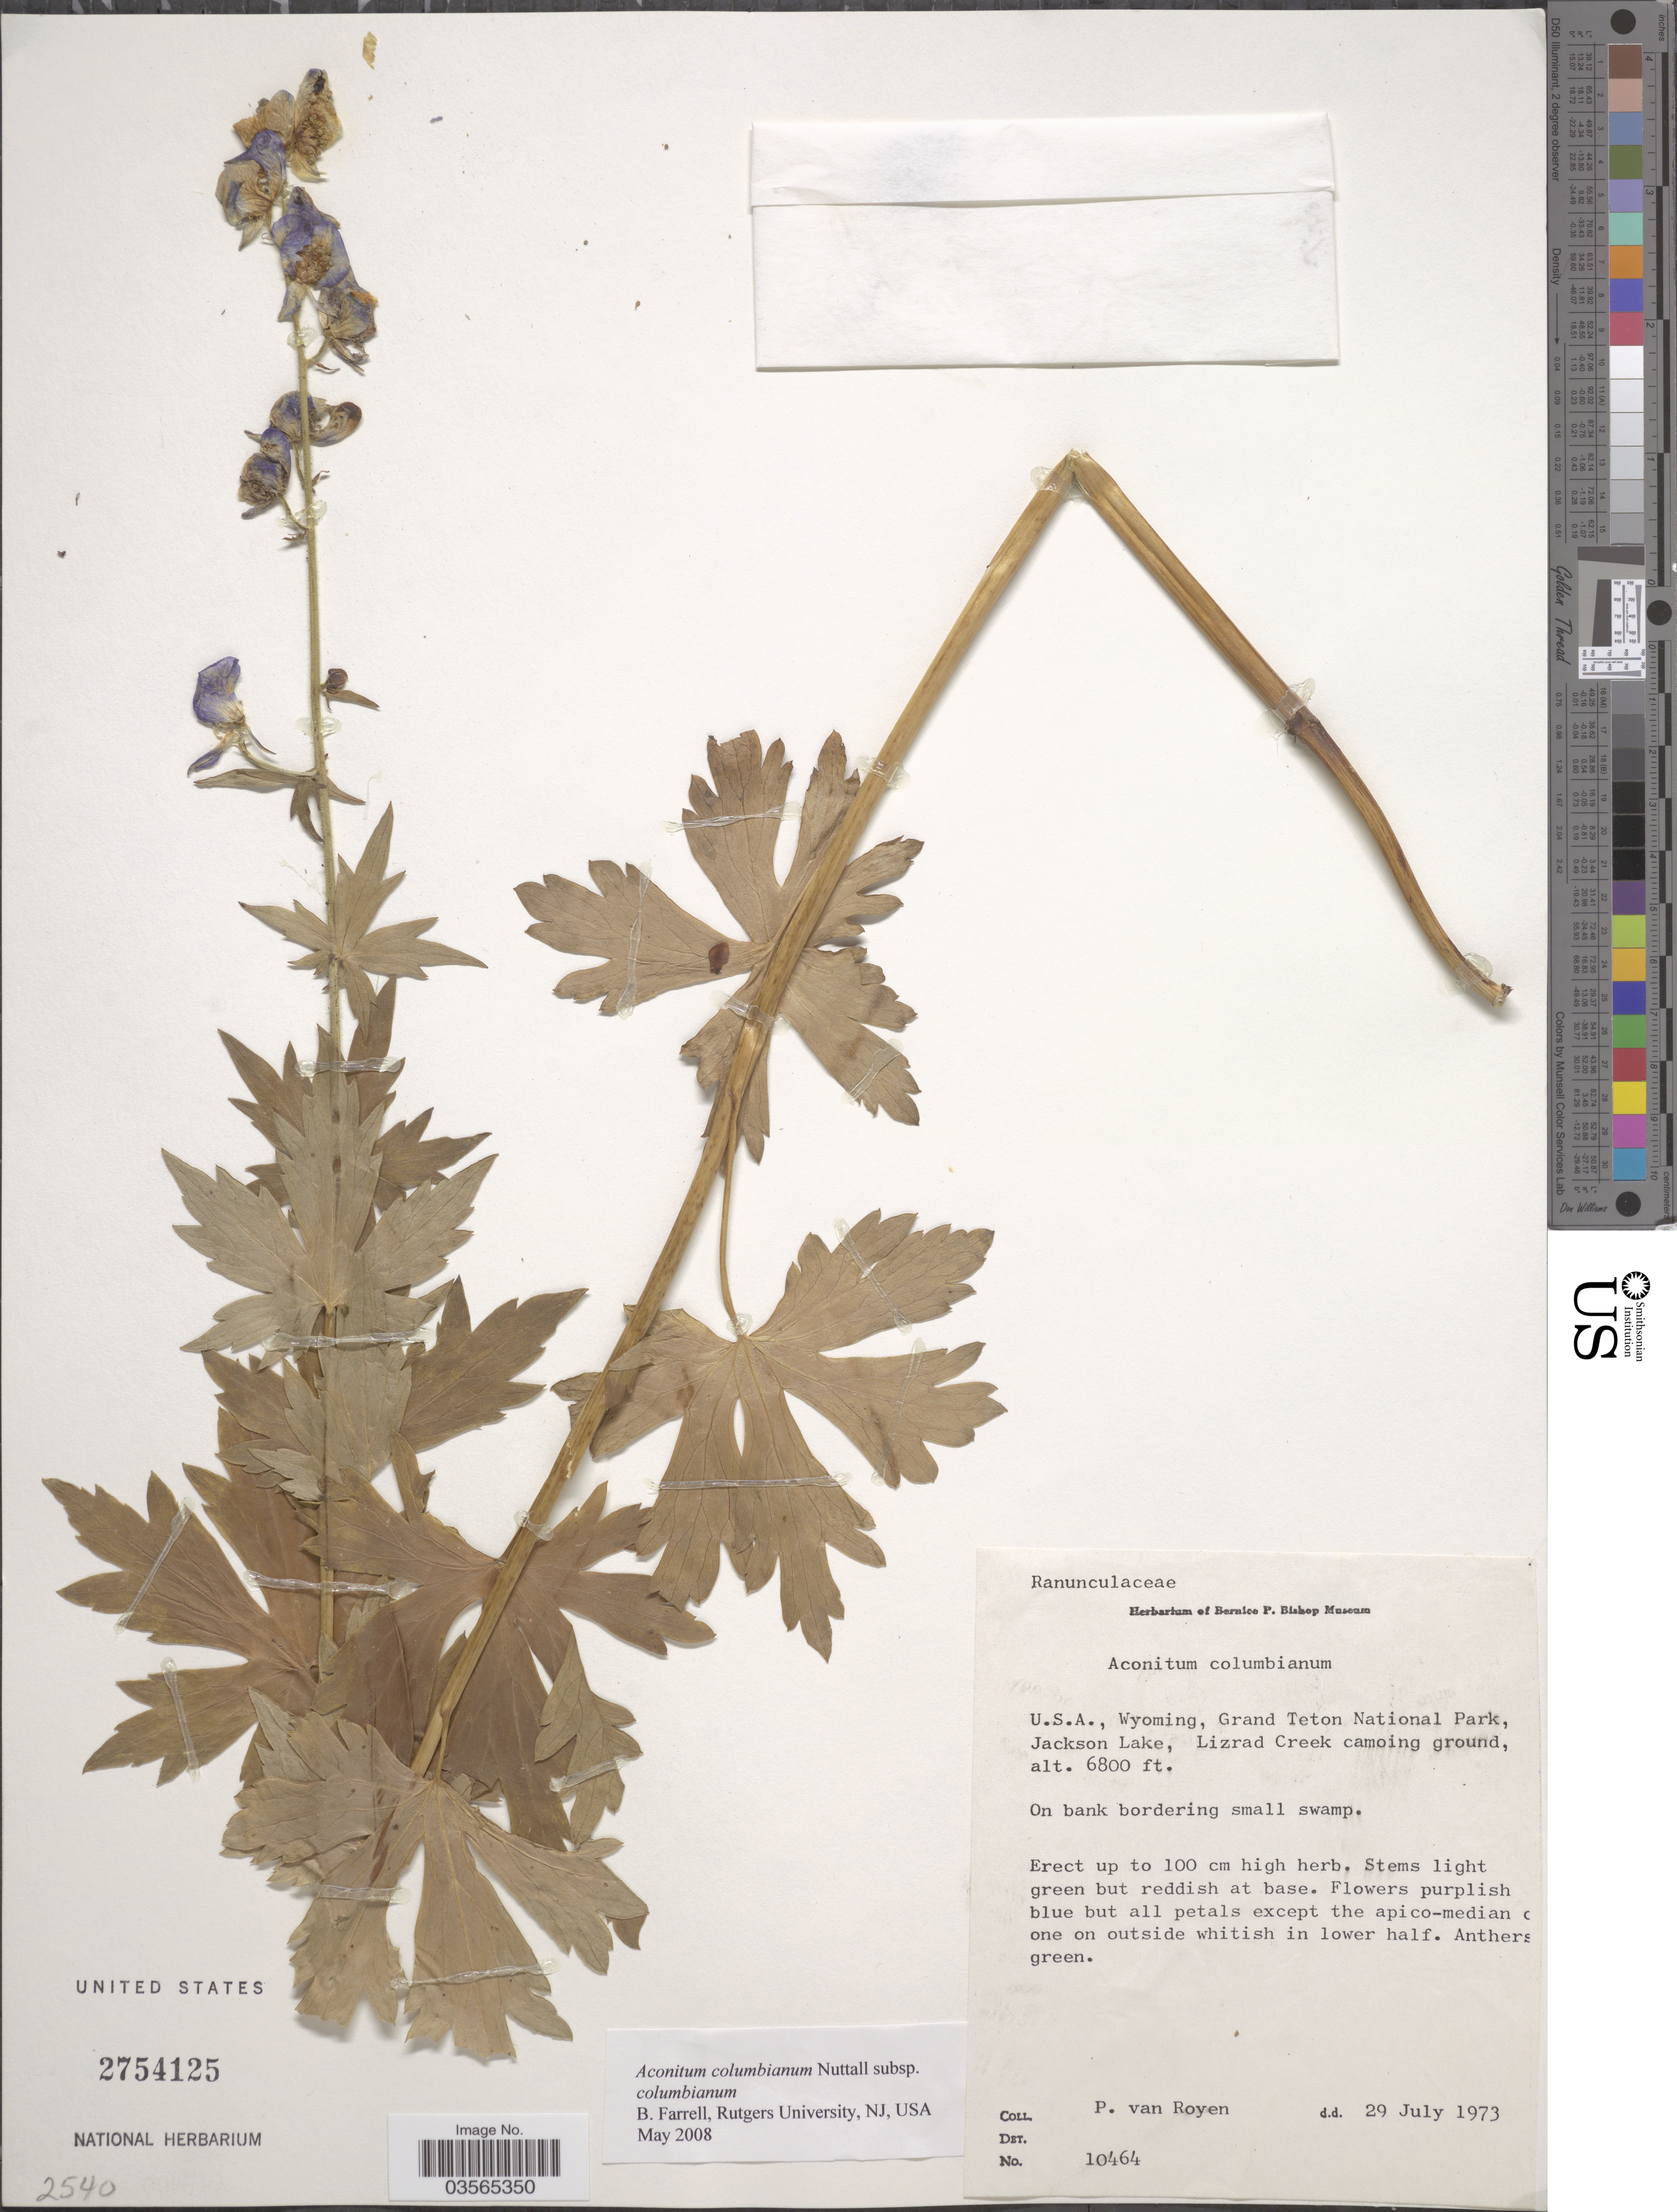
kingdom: Plantae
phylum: Tracheophyta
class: Magnoliopsida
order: Ranunculales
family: Ranunculaceae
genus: Aconitum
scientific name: Aconitum columbianum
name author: Nutt.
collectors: P. van Royen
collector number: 10464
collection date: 1973-07-29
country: United States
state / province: Wyoming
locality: U.S.A., Grand Teton National Park, Jackson Lake, Lizrad Creek camoing ground.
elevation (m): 2073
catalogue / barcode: US 2754125